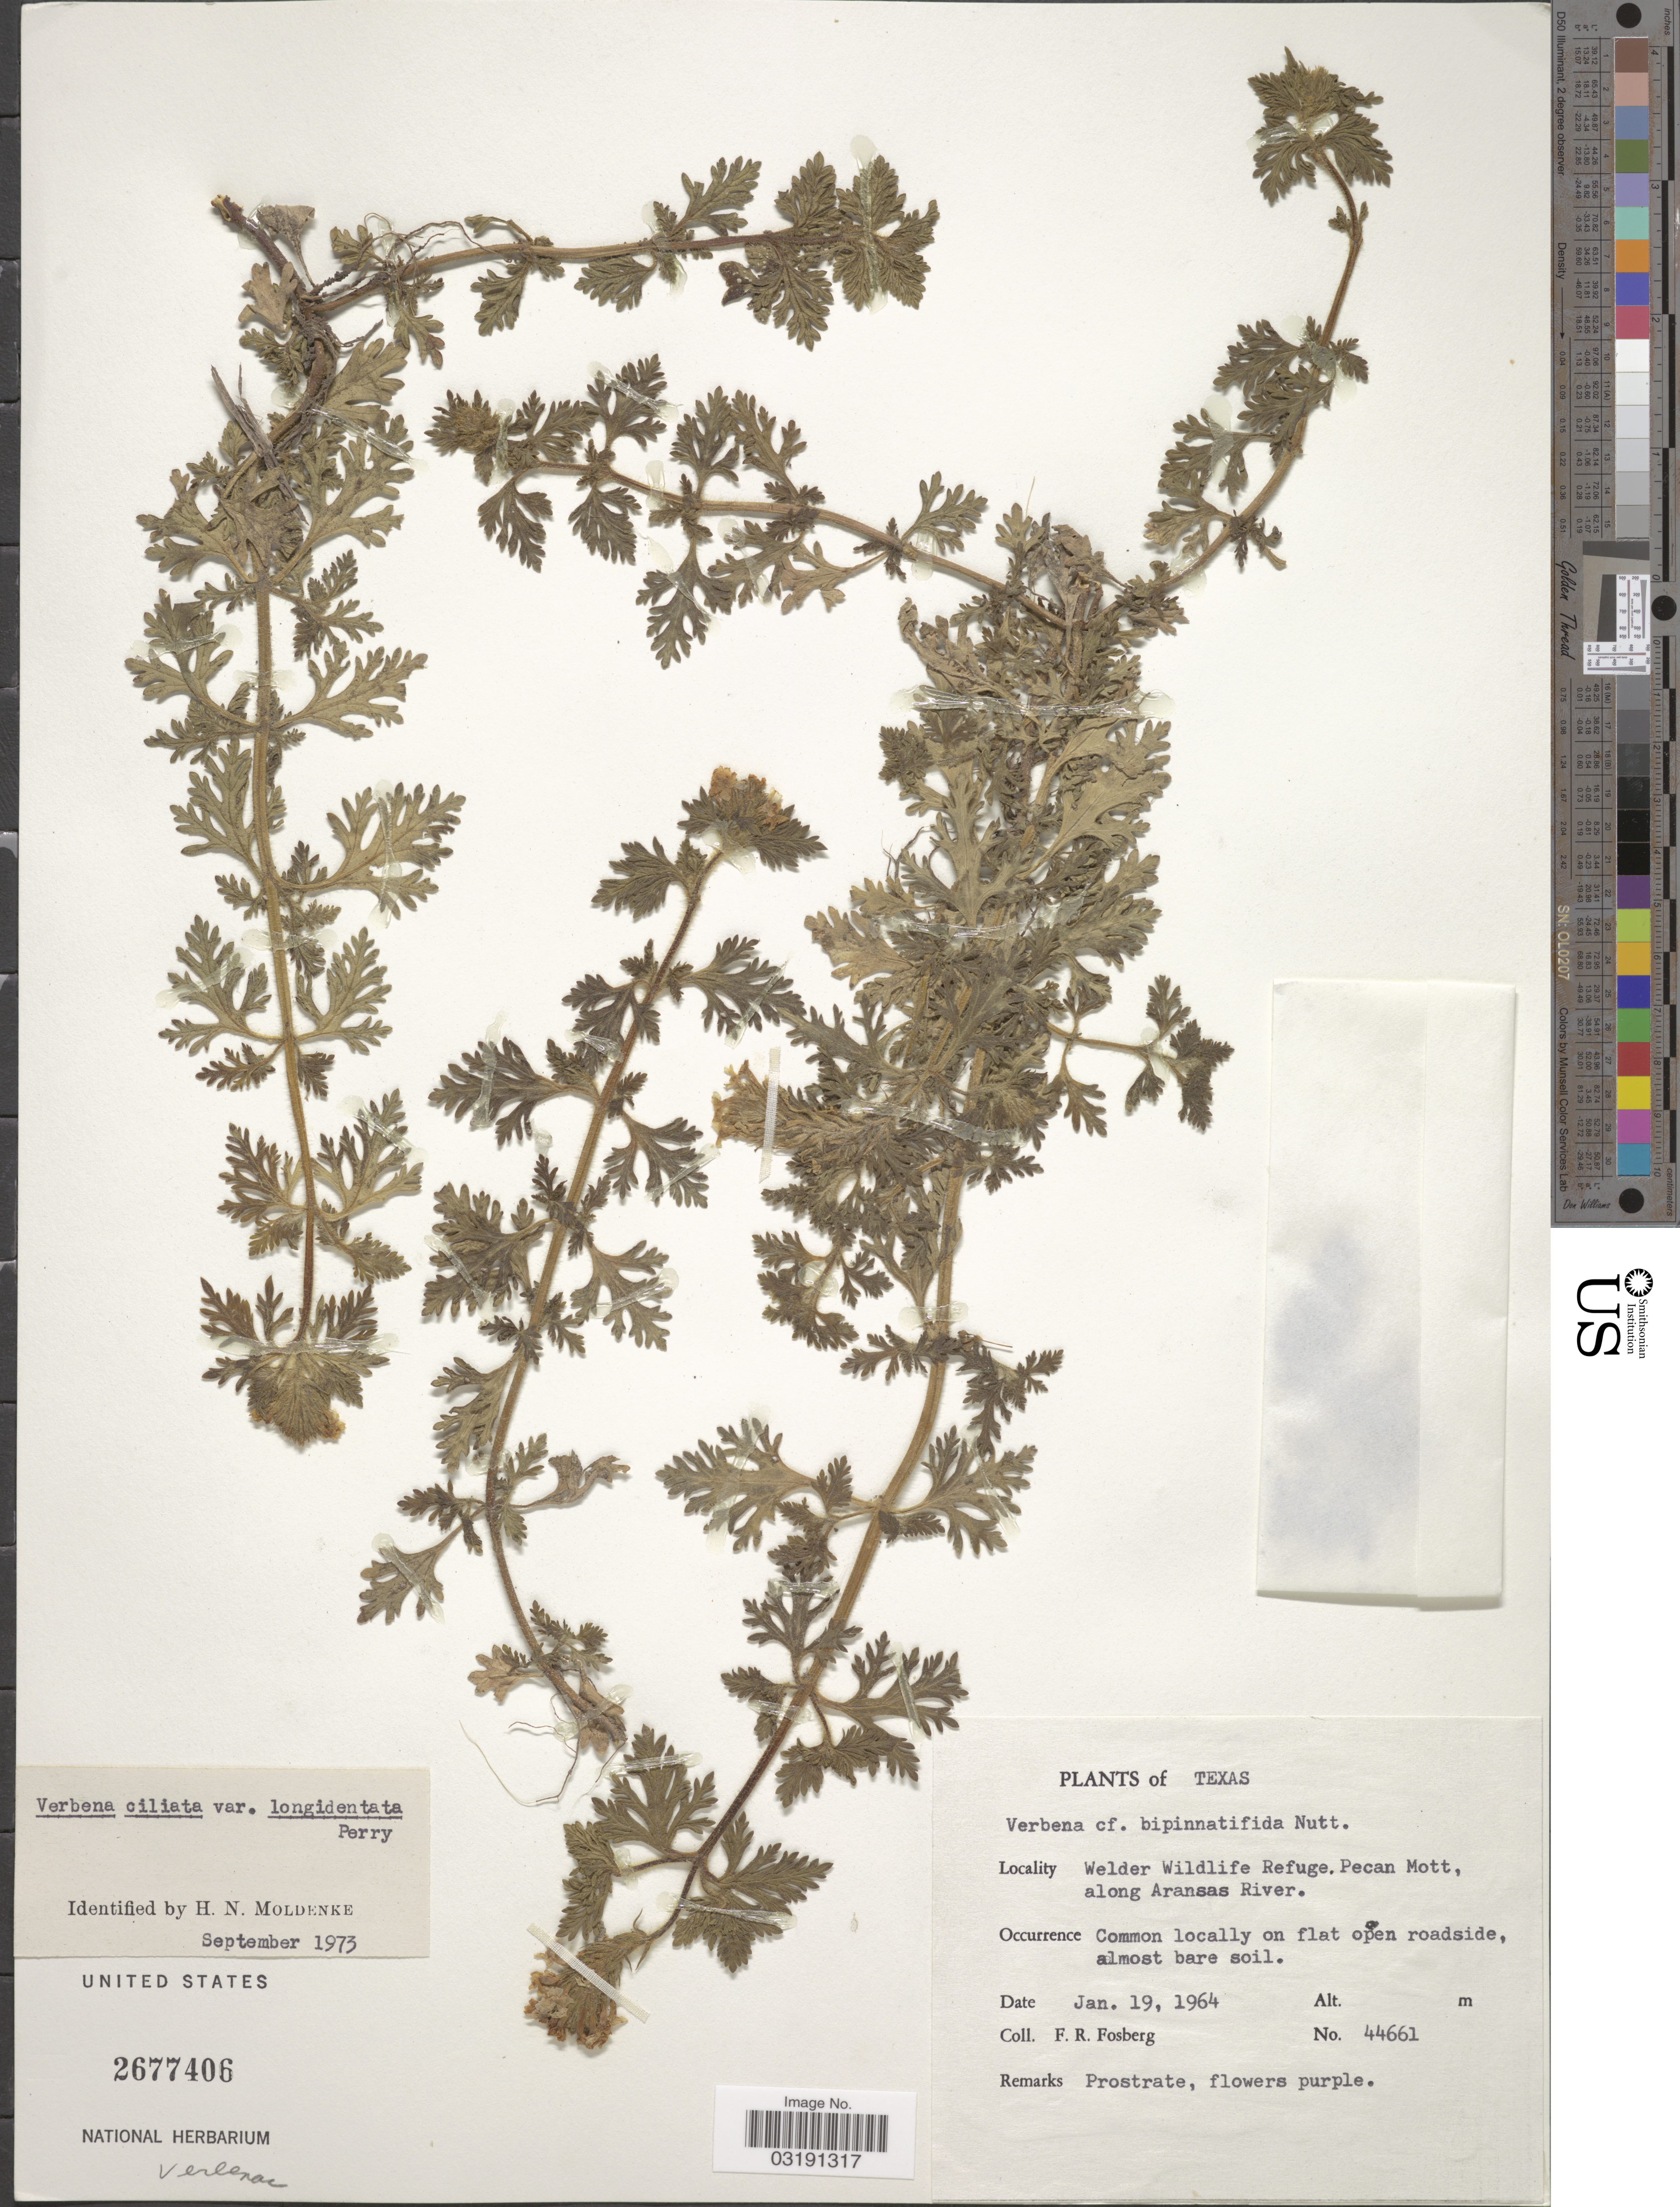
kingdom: Plantae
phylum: Tracheophyta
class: Magnoliopsida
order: Lamiales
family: Verbenaceae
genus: Verbena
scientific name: Verbena ciliata var. longidentata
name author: L.M. Perry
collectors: F. R. Fosberg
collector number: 44661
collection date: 1964-01-19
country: United States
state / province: Texas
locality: Welder Wildlife Refuge. Pecan Mott, along Aransas River.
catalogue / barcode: US 2677406